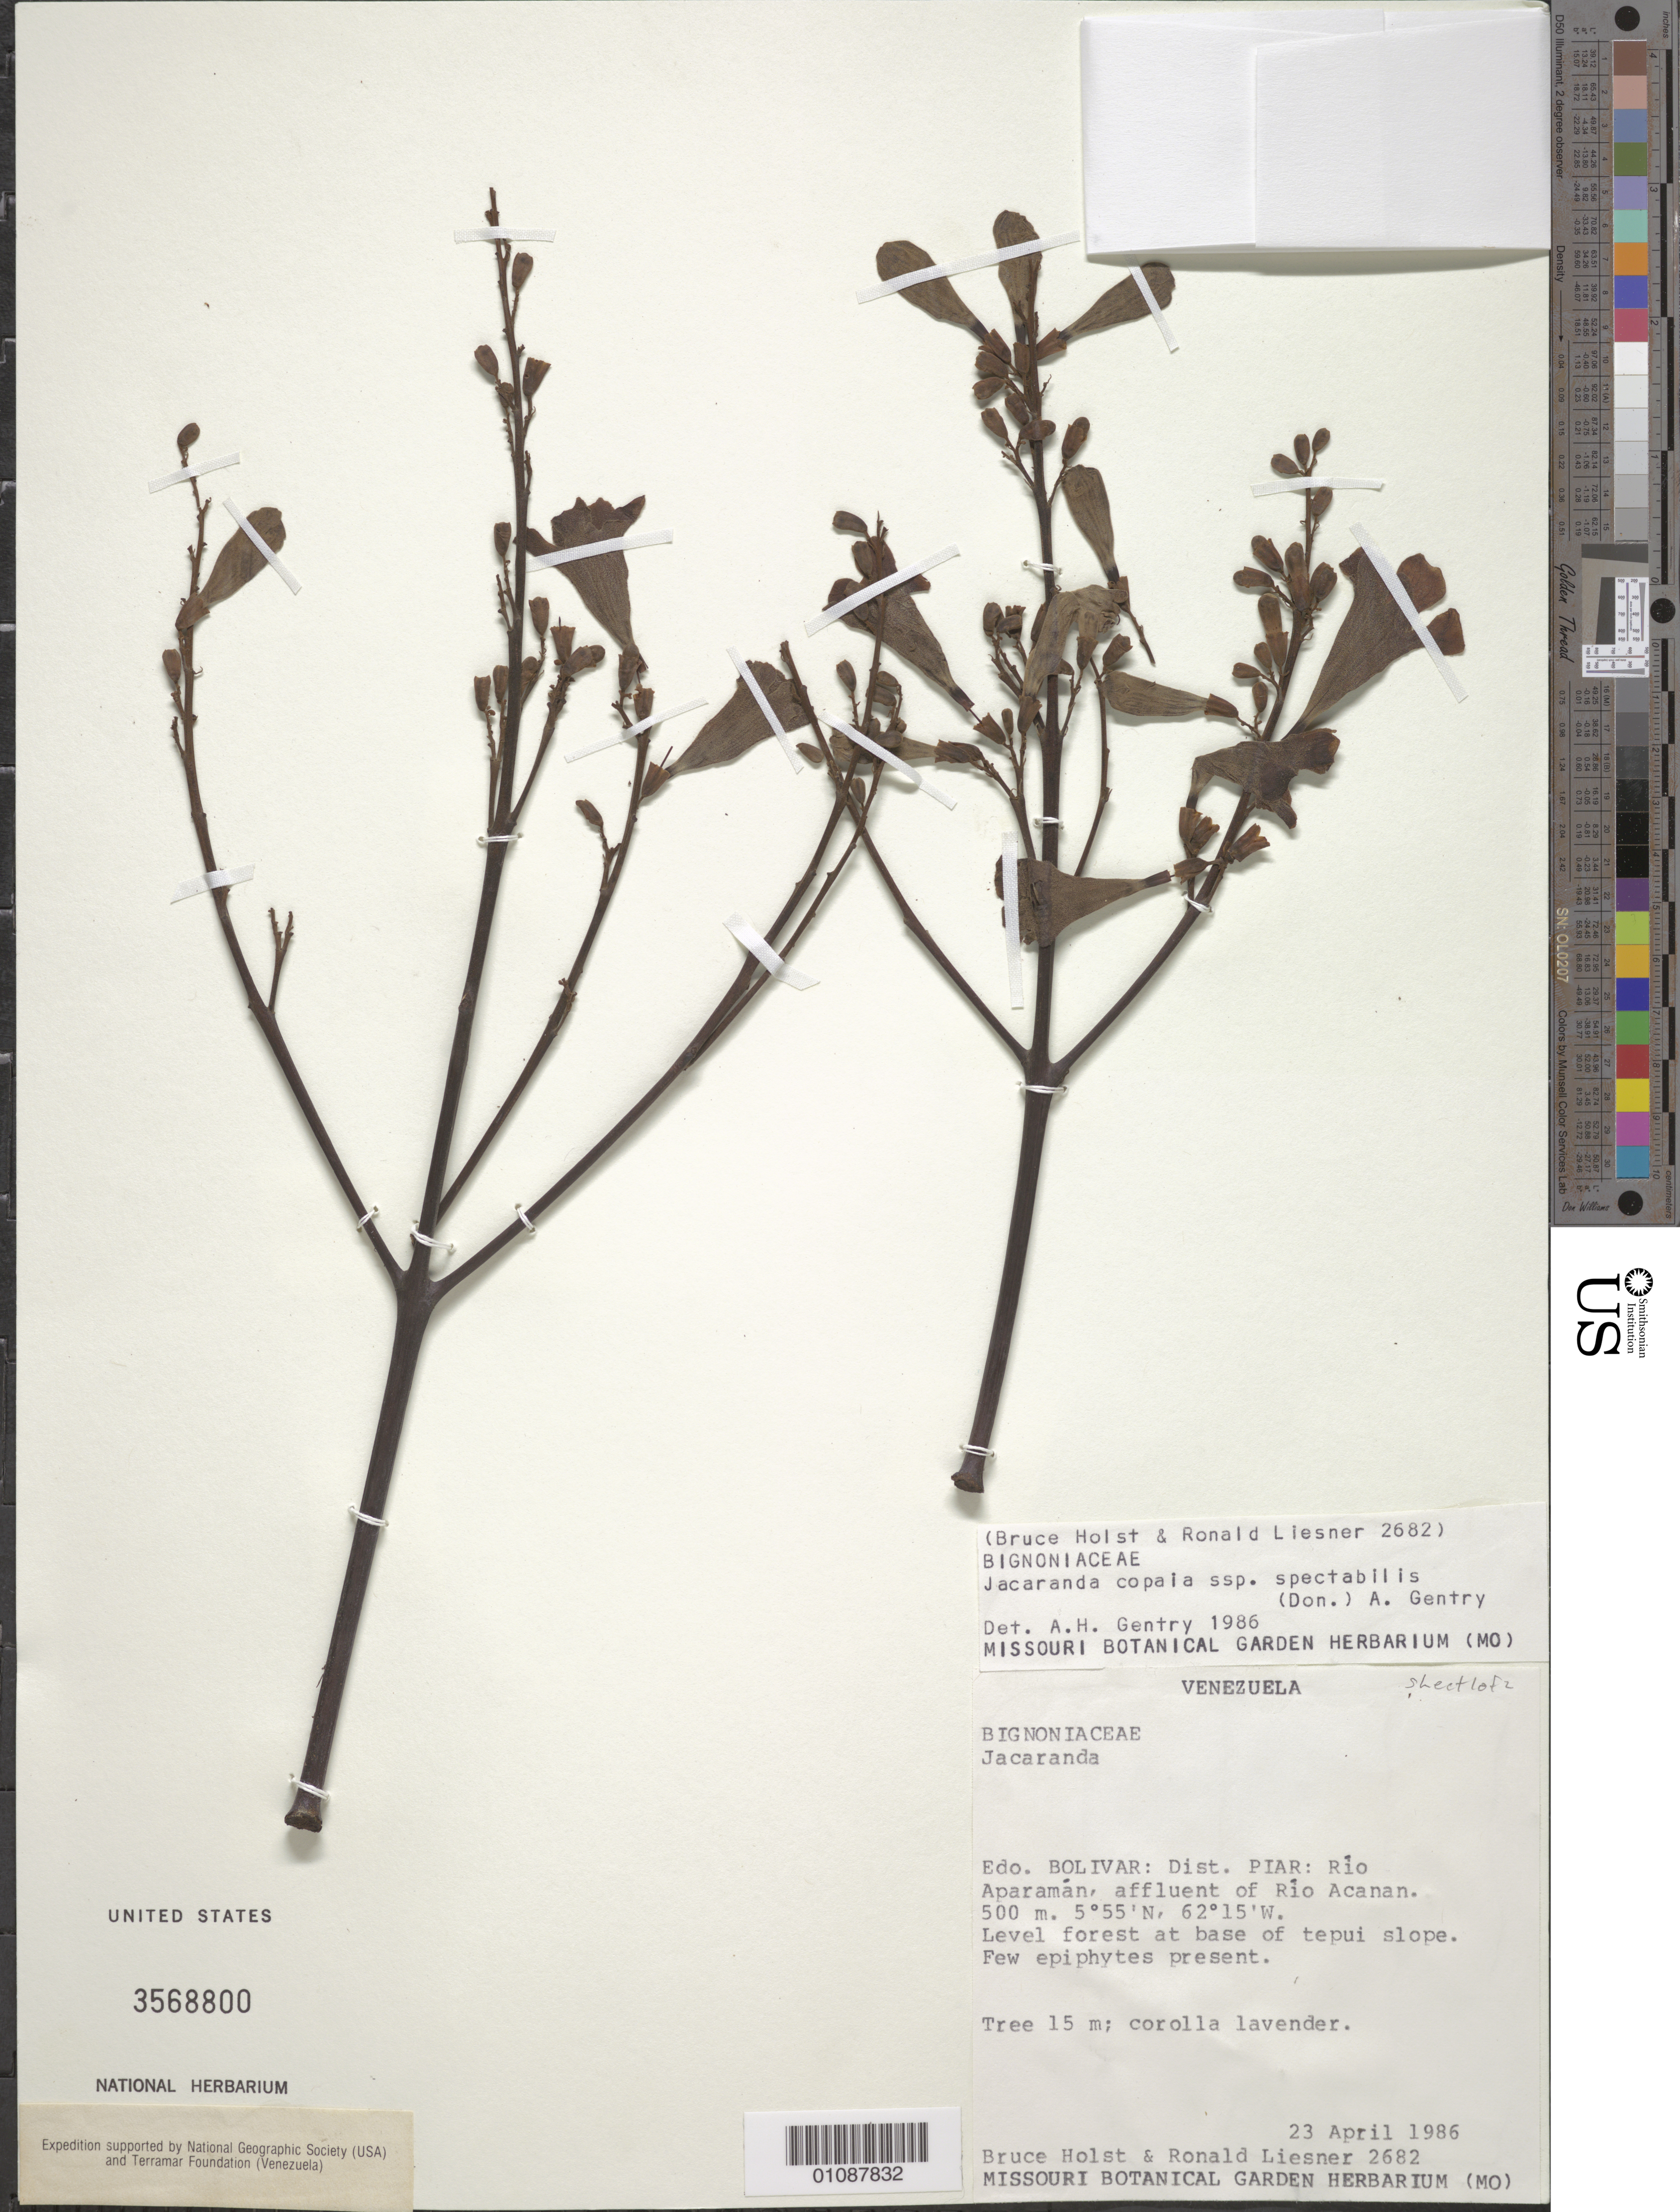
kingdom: Plantae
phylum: Tracheophyta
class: Magnoliopsida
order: Lamiales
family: Bignoniaceae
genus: Jacaranda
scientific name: Jacaranda copaia subsp. spectabilis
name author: (Mart. ex DC.) A.H. Gentry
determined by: Gentry, A. H.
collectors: B. Holst & R. L. Liesner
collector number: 2682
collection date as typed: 23-Apr-86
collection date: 1986-04-23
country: Venezuela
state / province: Bolívar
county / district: Piar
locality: Río Aparamán, affluent of Río Acanan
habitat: Level forest at base of tepui slope. Few epiphytes present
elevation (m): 500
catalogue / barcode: US 3568800